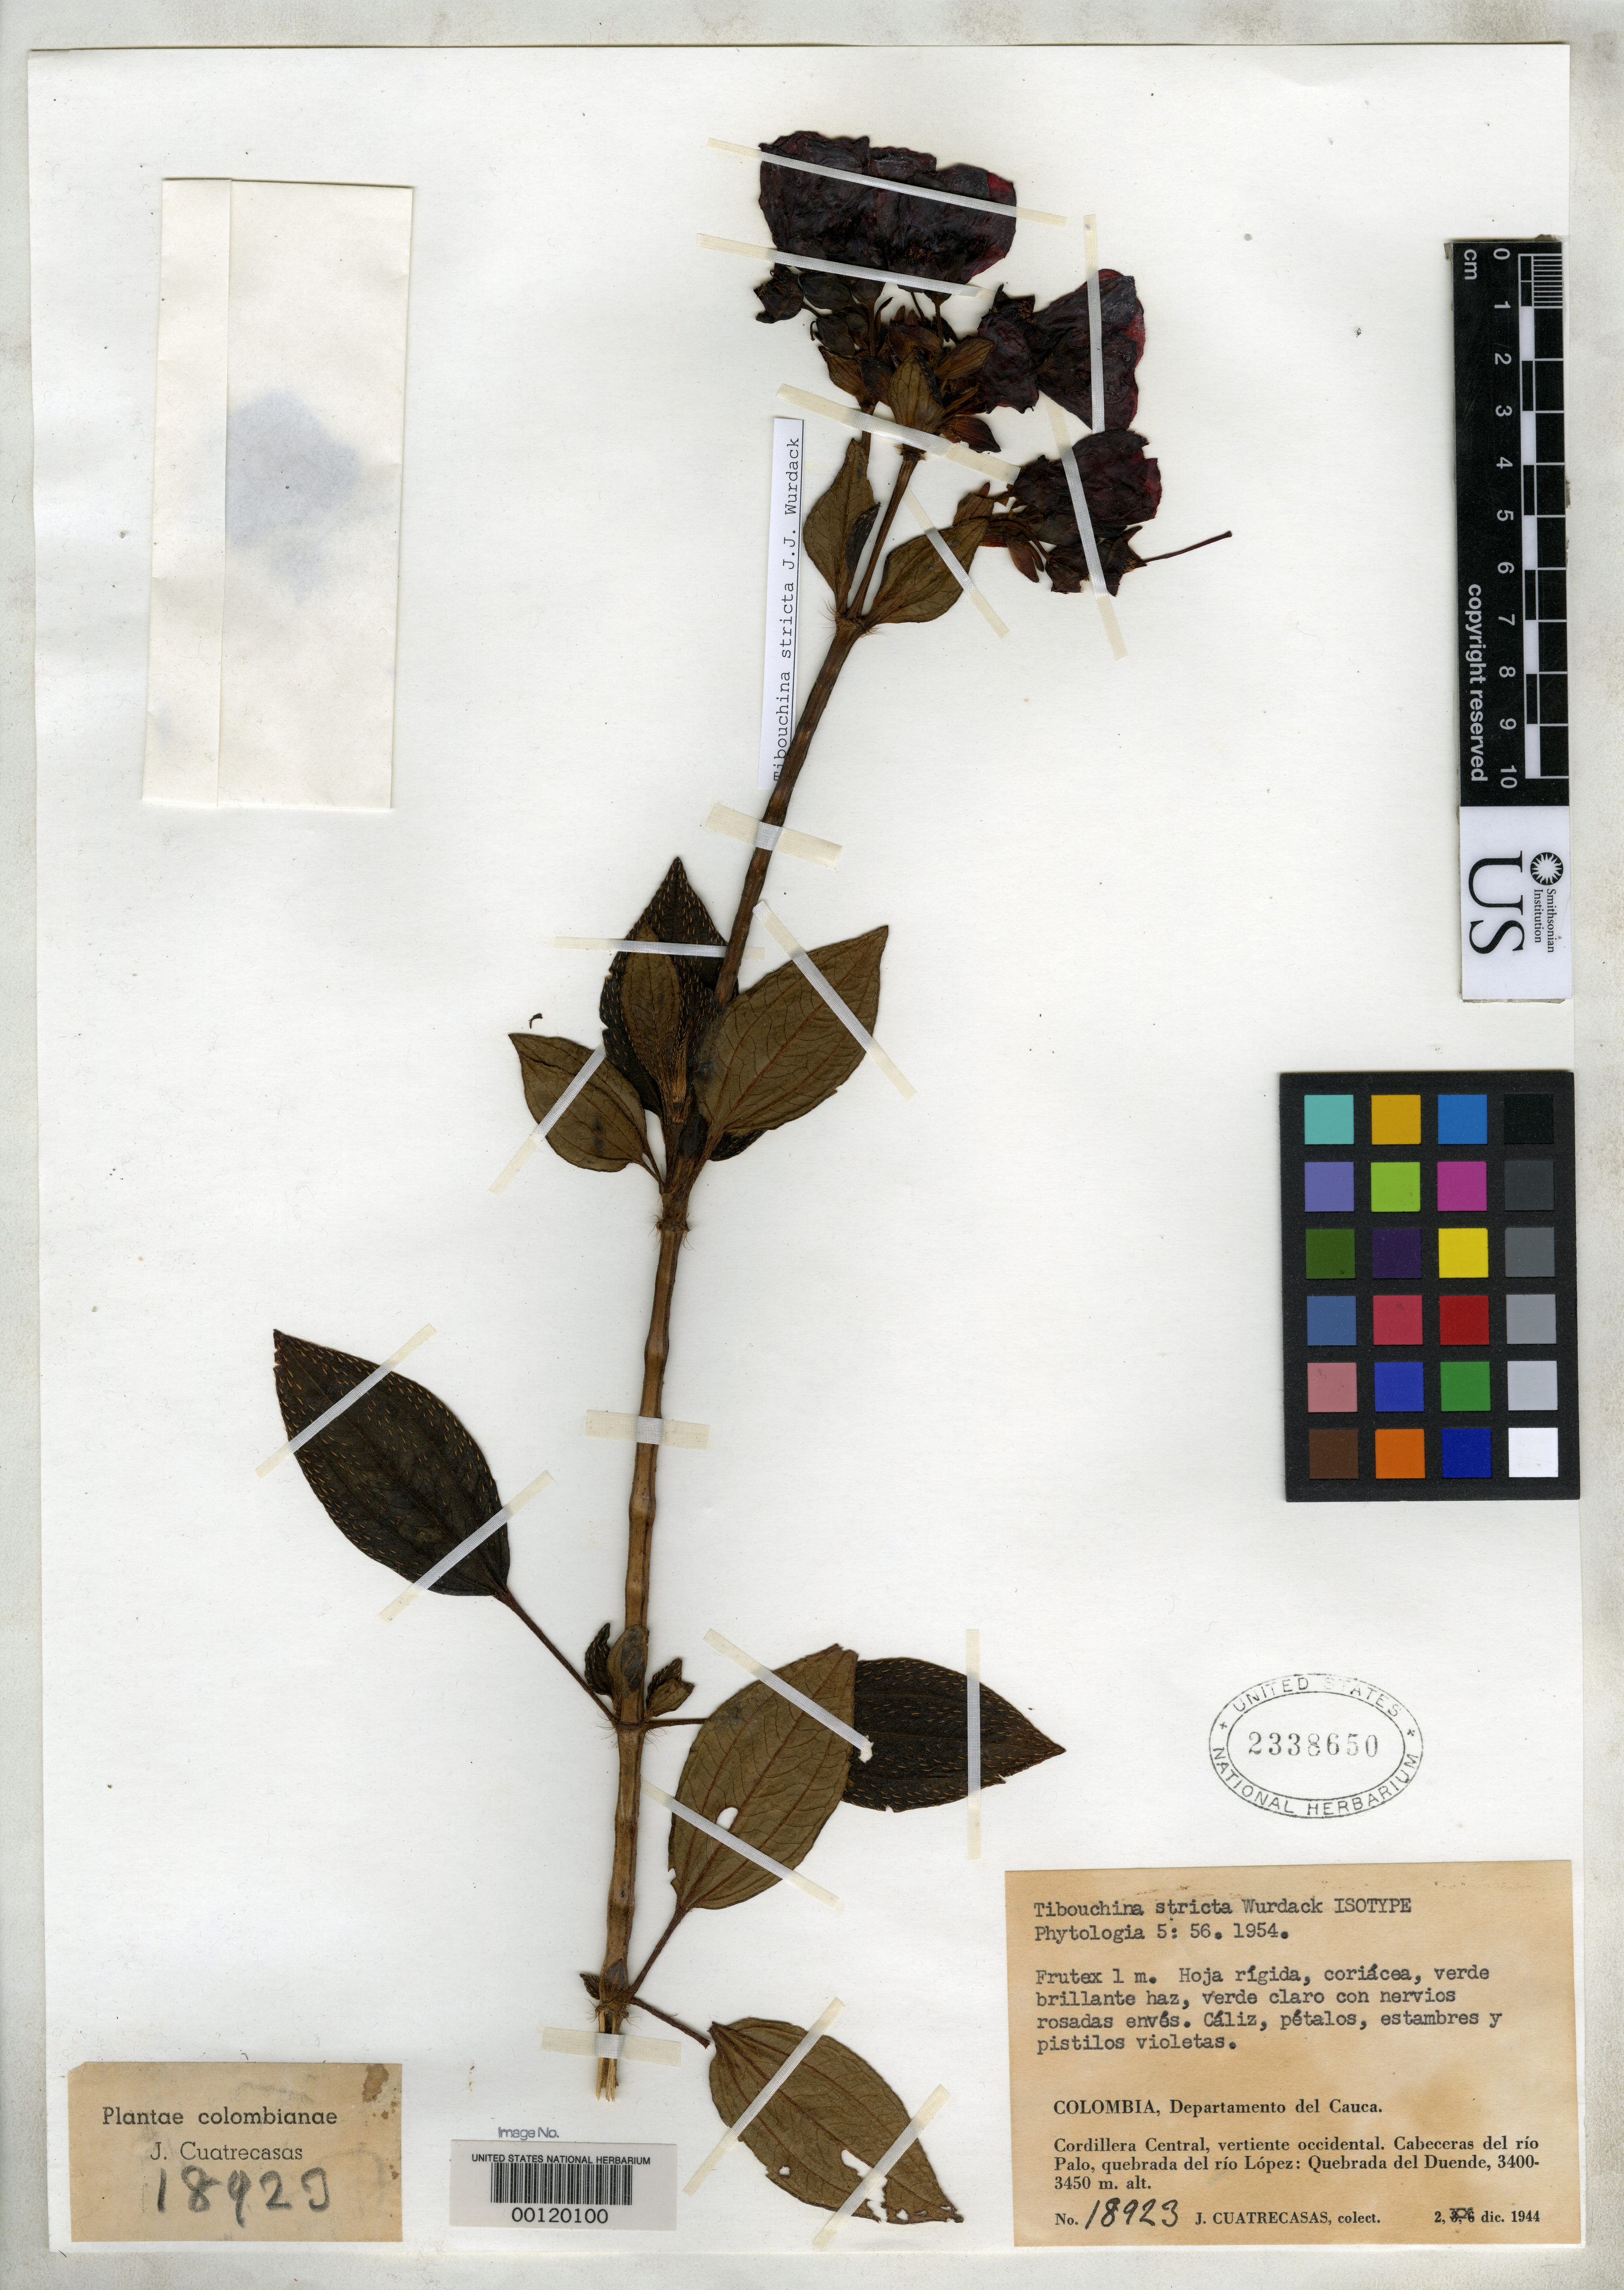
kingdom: Plantae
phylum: Tracheophyta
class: Magnoliopsida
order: Myrtales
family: Melastomataceae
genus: Tibouchina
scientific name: Tibouchina stricta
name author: Wurdack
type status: Isotype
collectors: J. Cuatrecasas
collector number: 18923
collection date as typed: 02 Dec 1944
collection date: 1944-12-02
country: Colombia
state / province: Cauca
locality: Cordillera Central, Cabecera del Rio Palo, Quebrada del Rio Lopez, Ouebrada del Duende.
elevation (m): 3400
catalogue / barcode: US 2338650